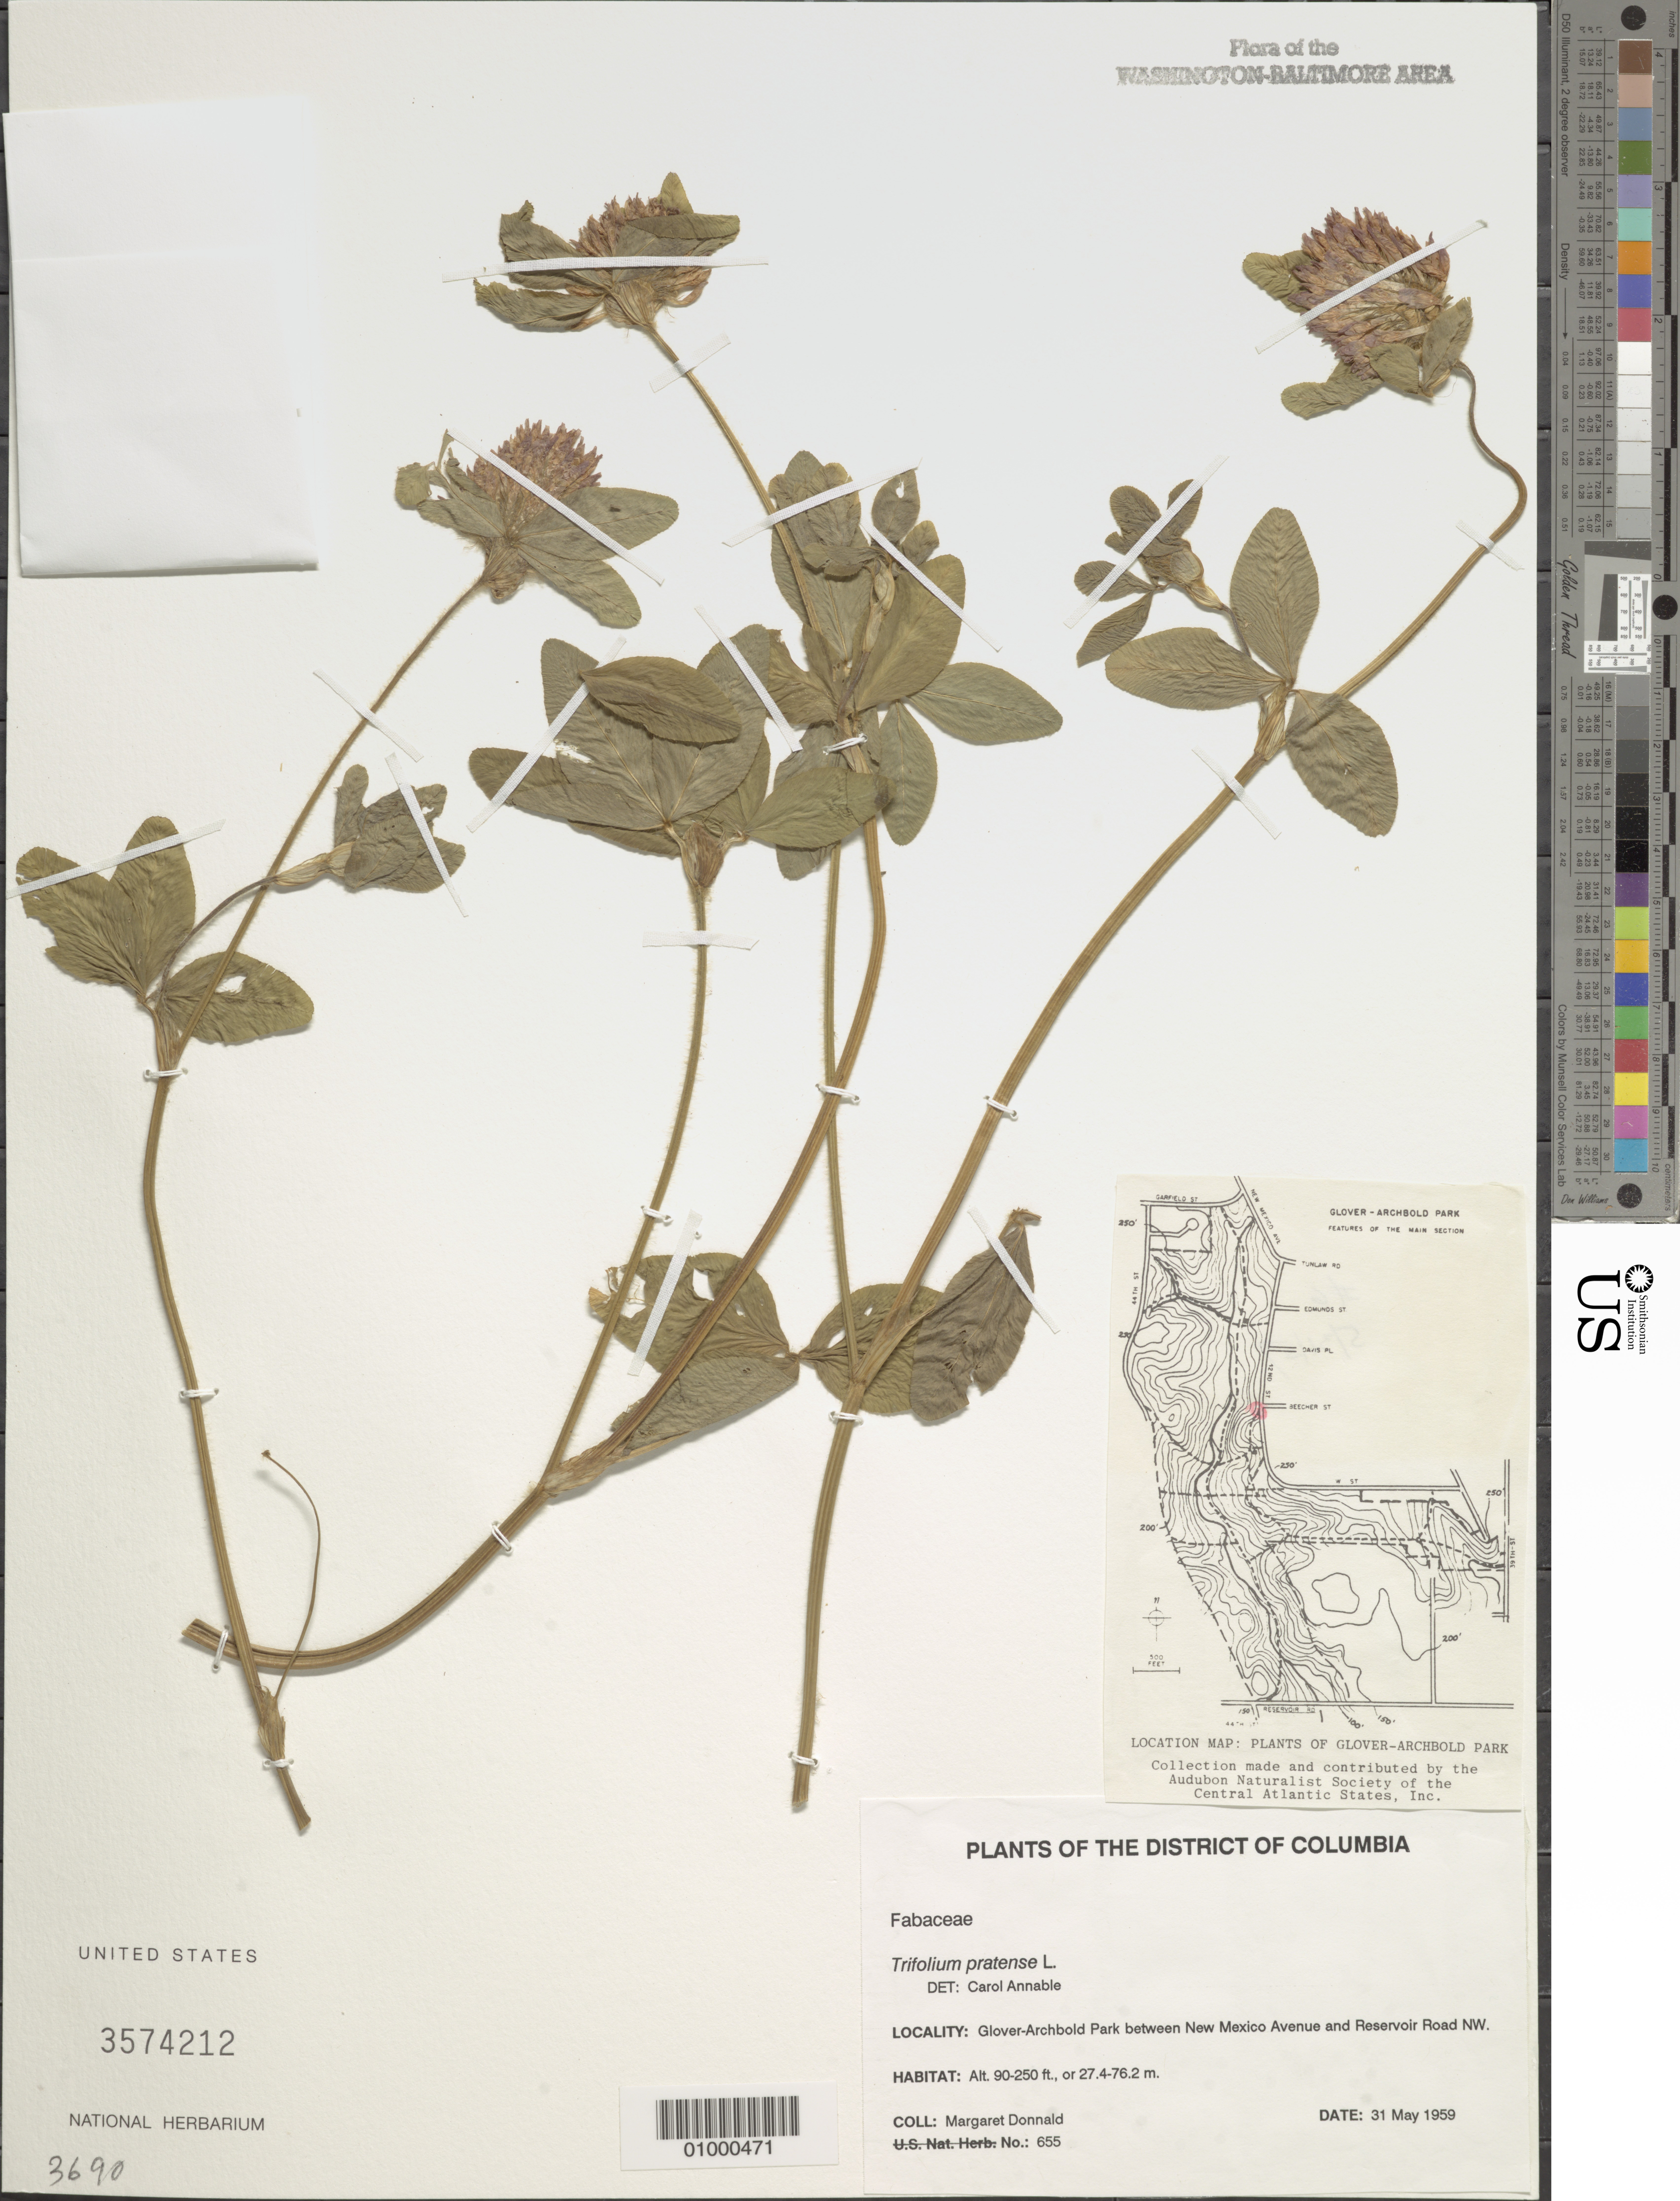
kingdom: Plantae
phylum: Tracheophyta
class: Magnoliopsida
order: Fabales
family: Fabaceae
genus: Trifolium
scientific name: Trifolium pratense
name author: L.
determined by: Annable, C. R.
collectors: M. Donnald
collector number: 655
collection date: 1958-05-31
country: United States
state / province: District of Columbia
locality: Glover-Archbold Park between New Mexico Avenue and Reservoir Road NW.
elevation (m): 27.4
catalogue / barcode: US 3574212